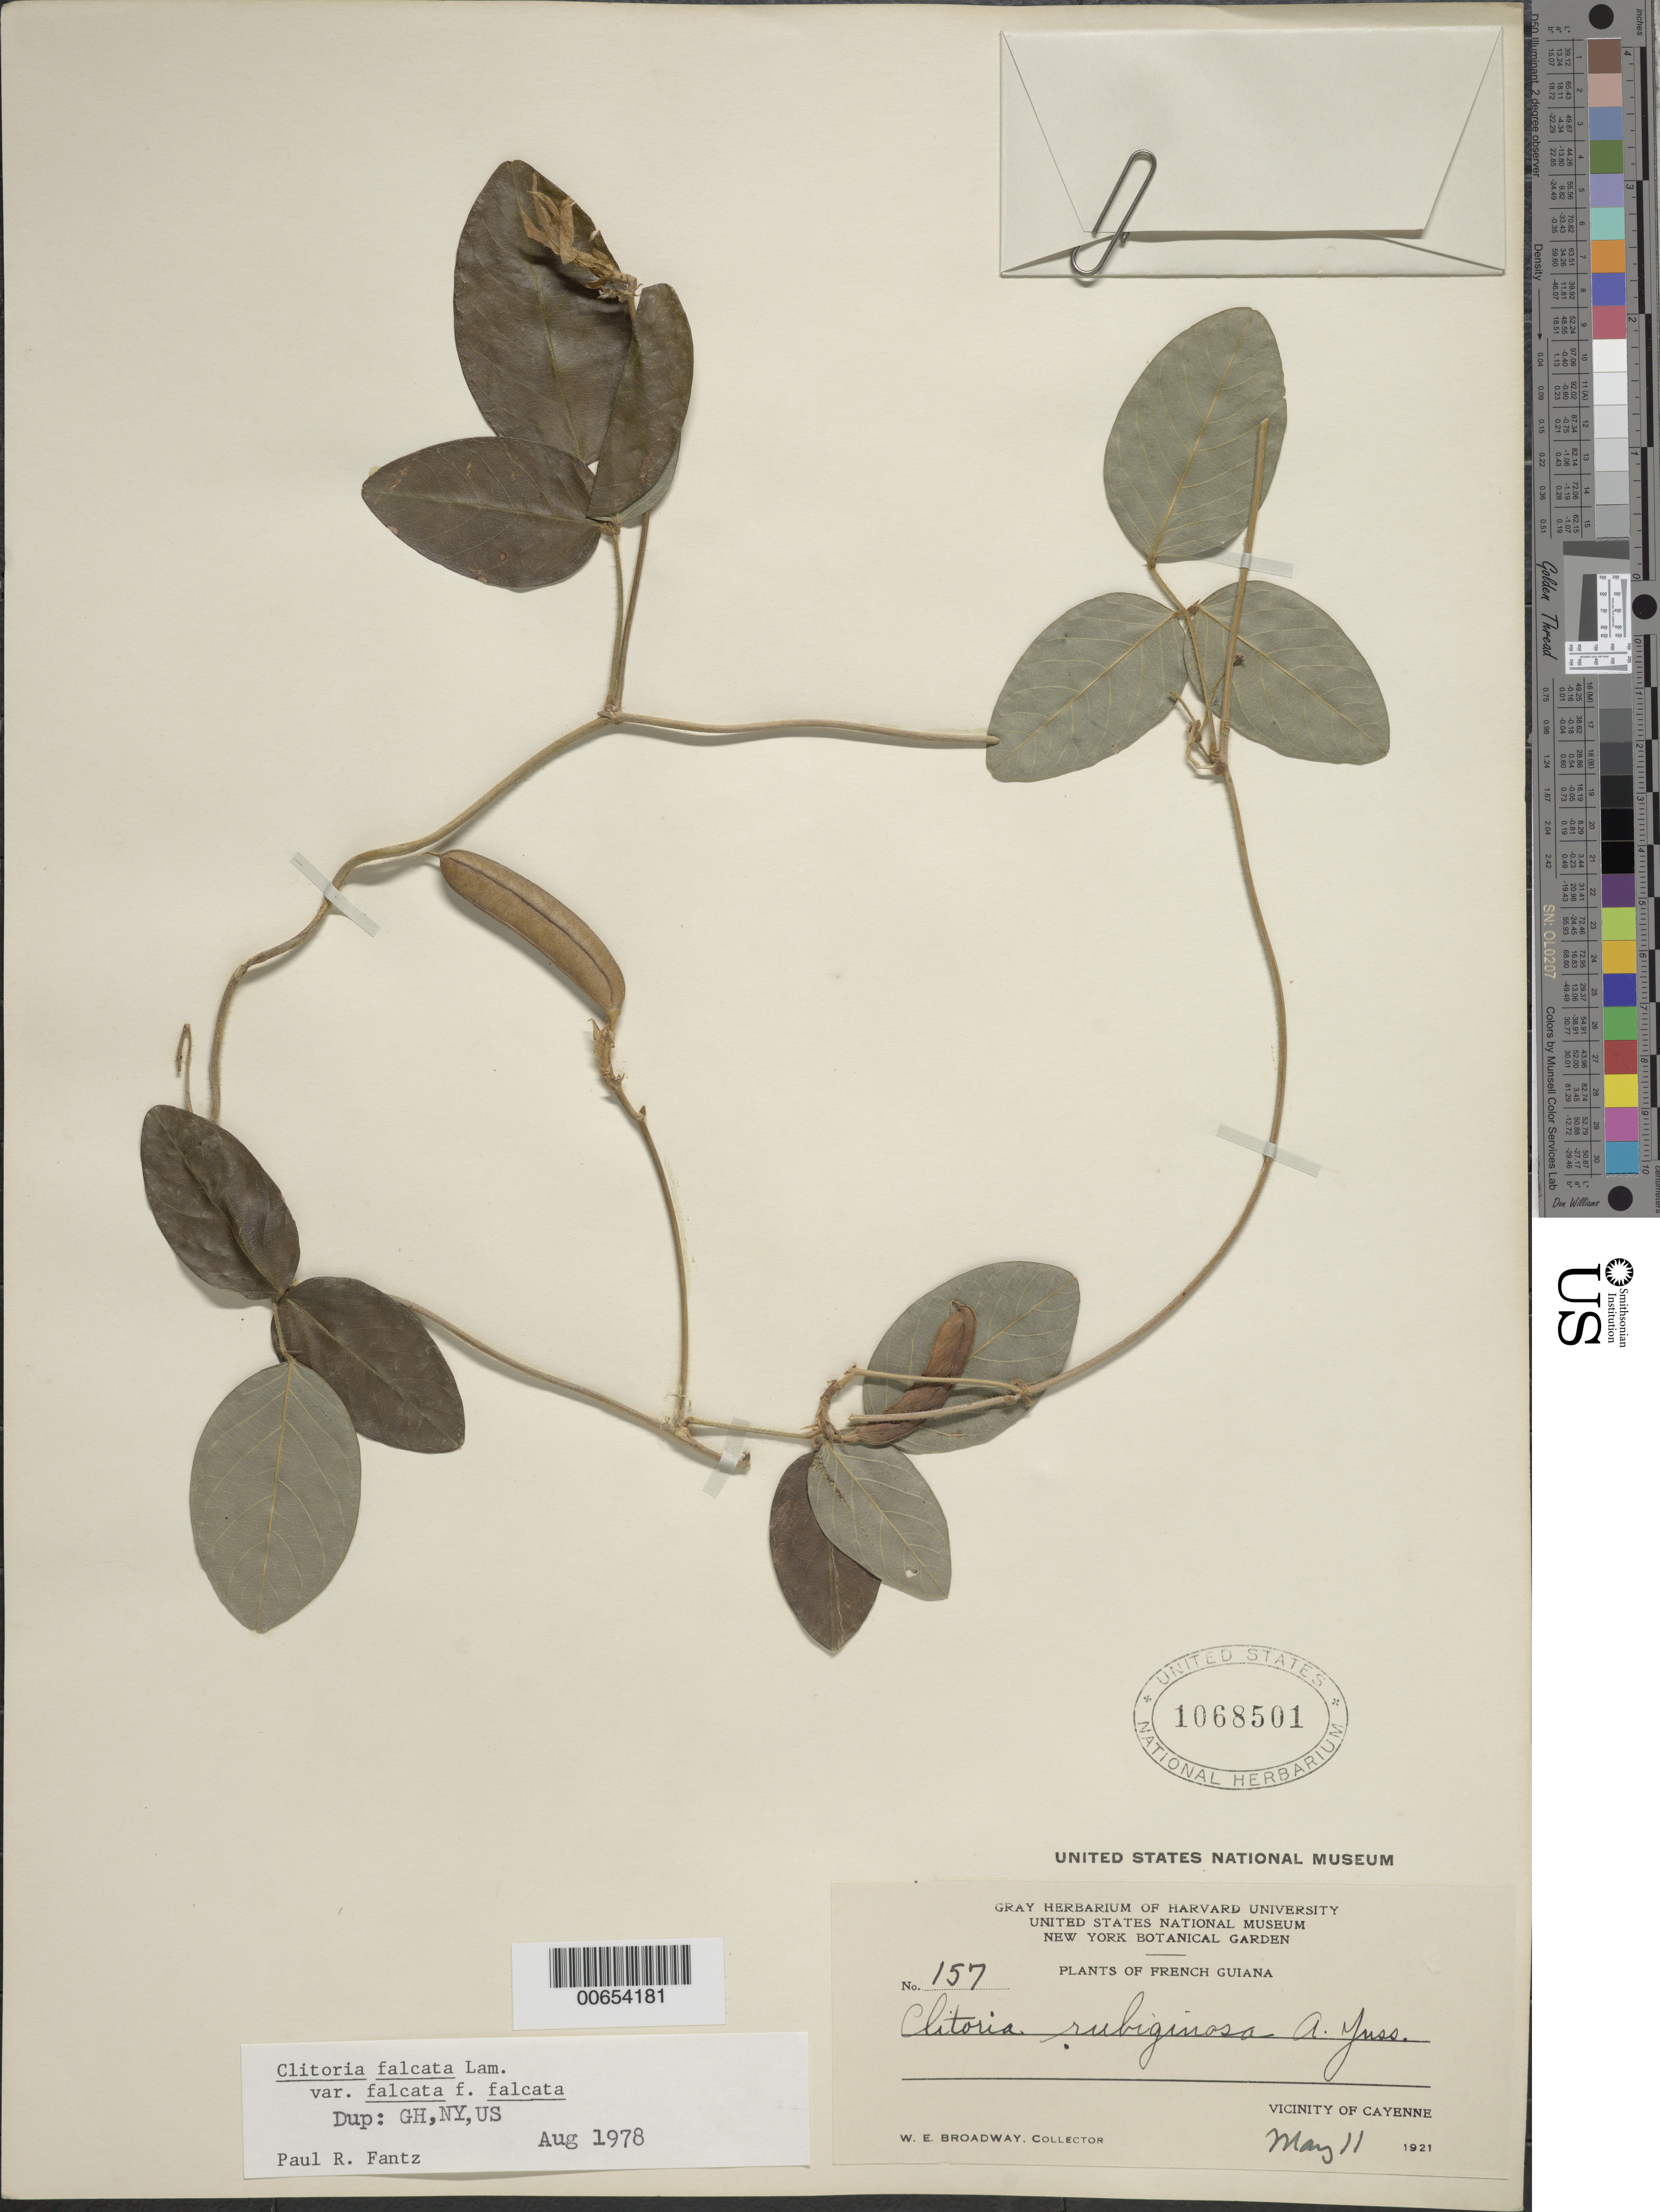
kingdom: Plantae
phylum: Tracheophyta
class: Magnoliopsida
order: Fabales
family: Fabaceae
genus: Clitoria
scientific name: Clitoria falcata var. falcata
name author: Lam.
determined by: Fantz, P. R., (FLAS), University of Florida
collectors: W. E. Broadway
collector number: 157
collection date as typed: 11-May-21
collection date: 1921-05-11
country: French Guiana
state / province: Cayenne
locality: Cayenne, vic.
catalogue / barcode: US 1068501